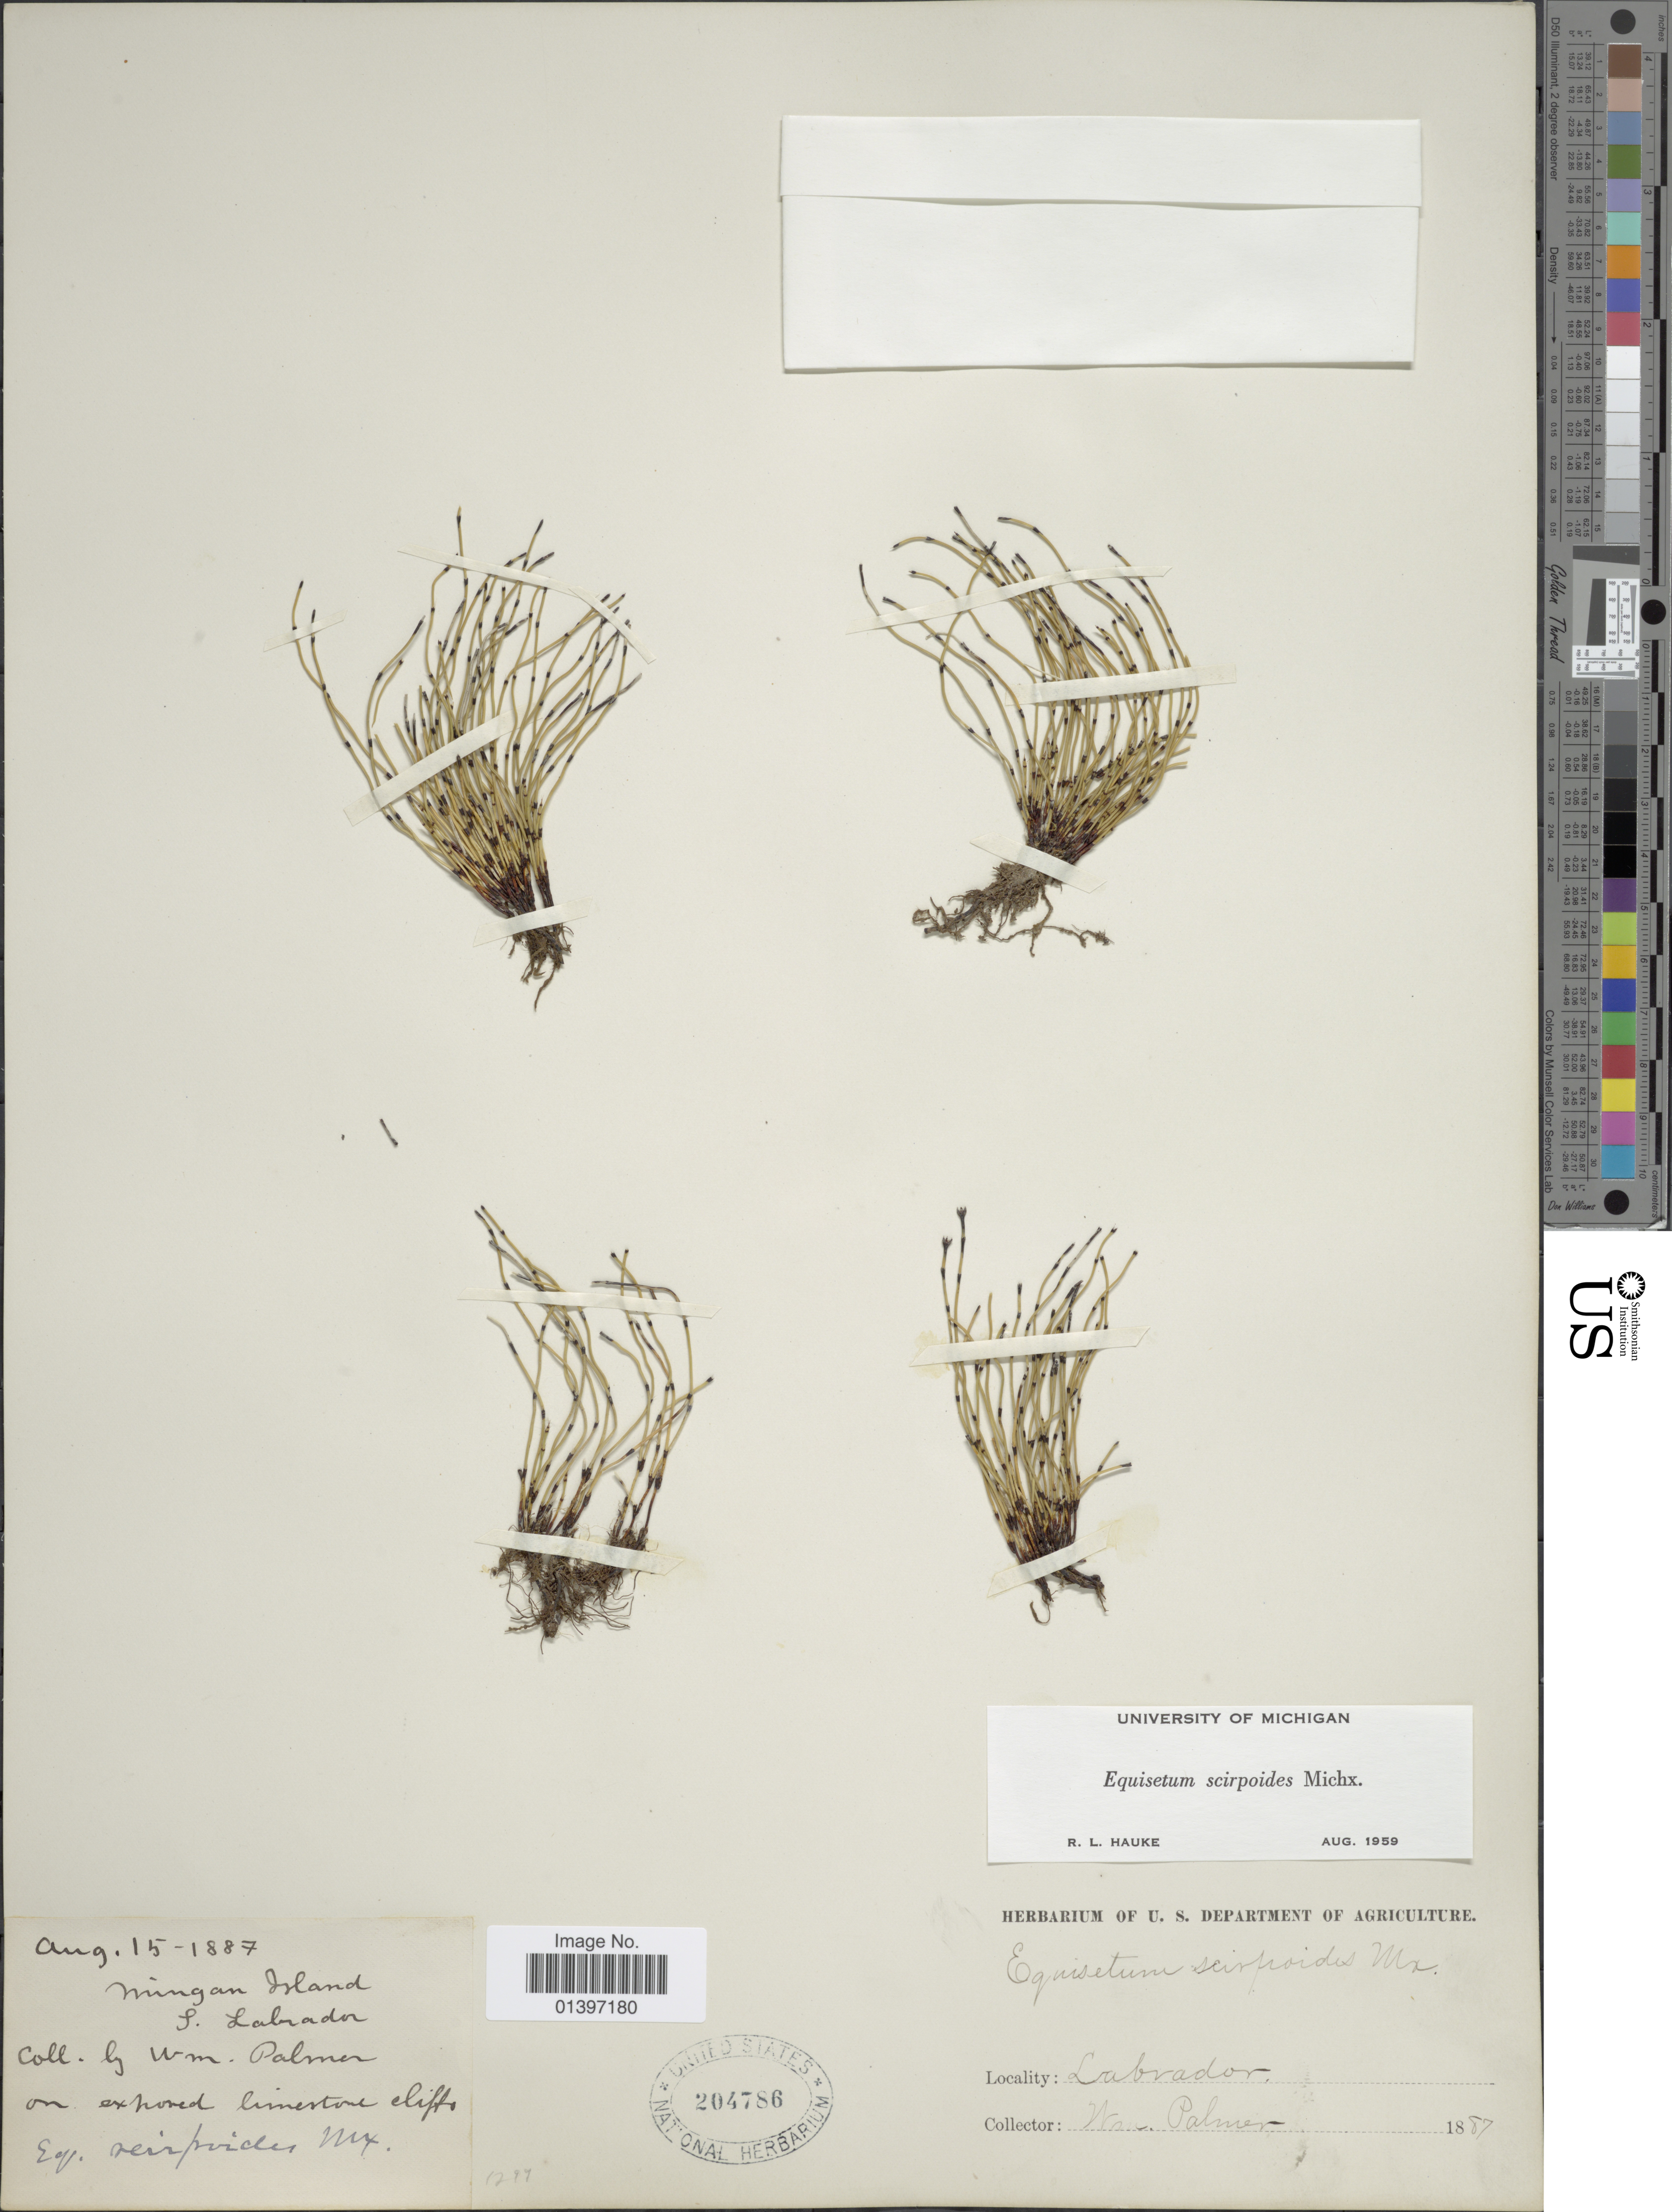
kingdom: Plantae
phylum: Tracheophyta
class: Polypodiopsida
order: Equisetales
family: Equisetaceae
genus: Equisetum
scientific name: Equisetum scirpoides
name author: Michx.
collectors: W. Palmer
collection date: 1887-08-15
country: Canada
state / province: Newfoundland and Labrador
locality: Mingan Island, S. Labrador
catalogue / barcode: US 204786